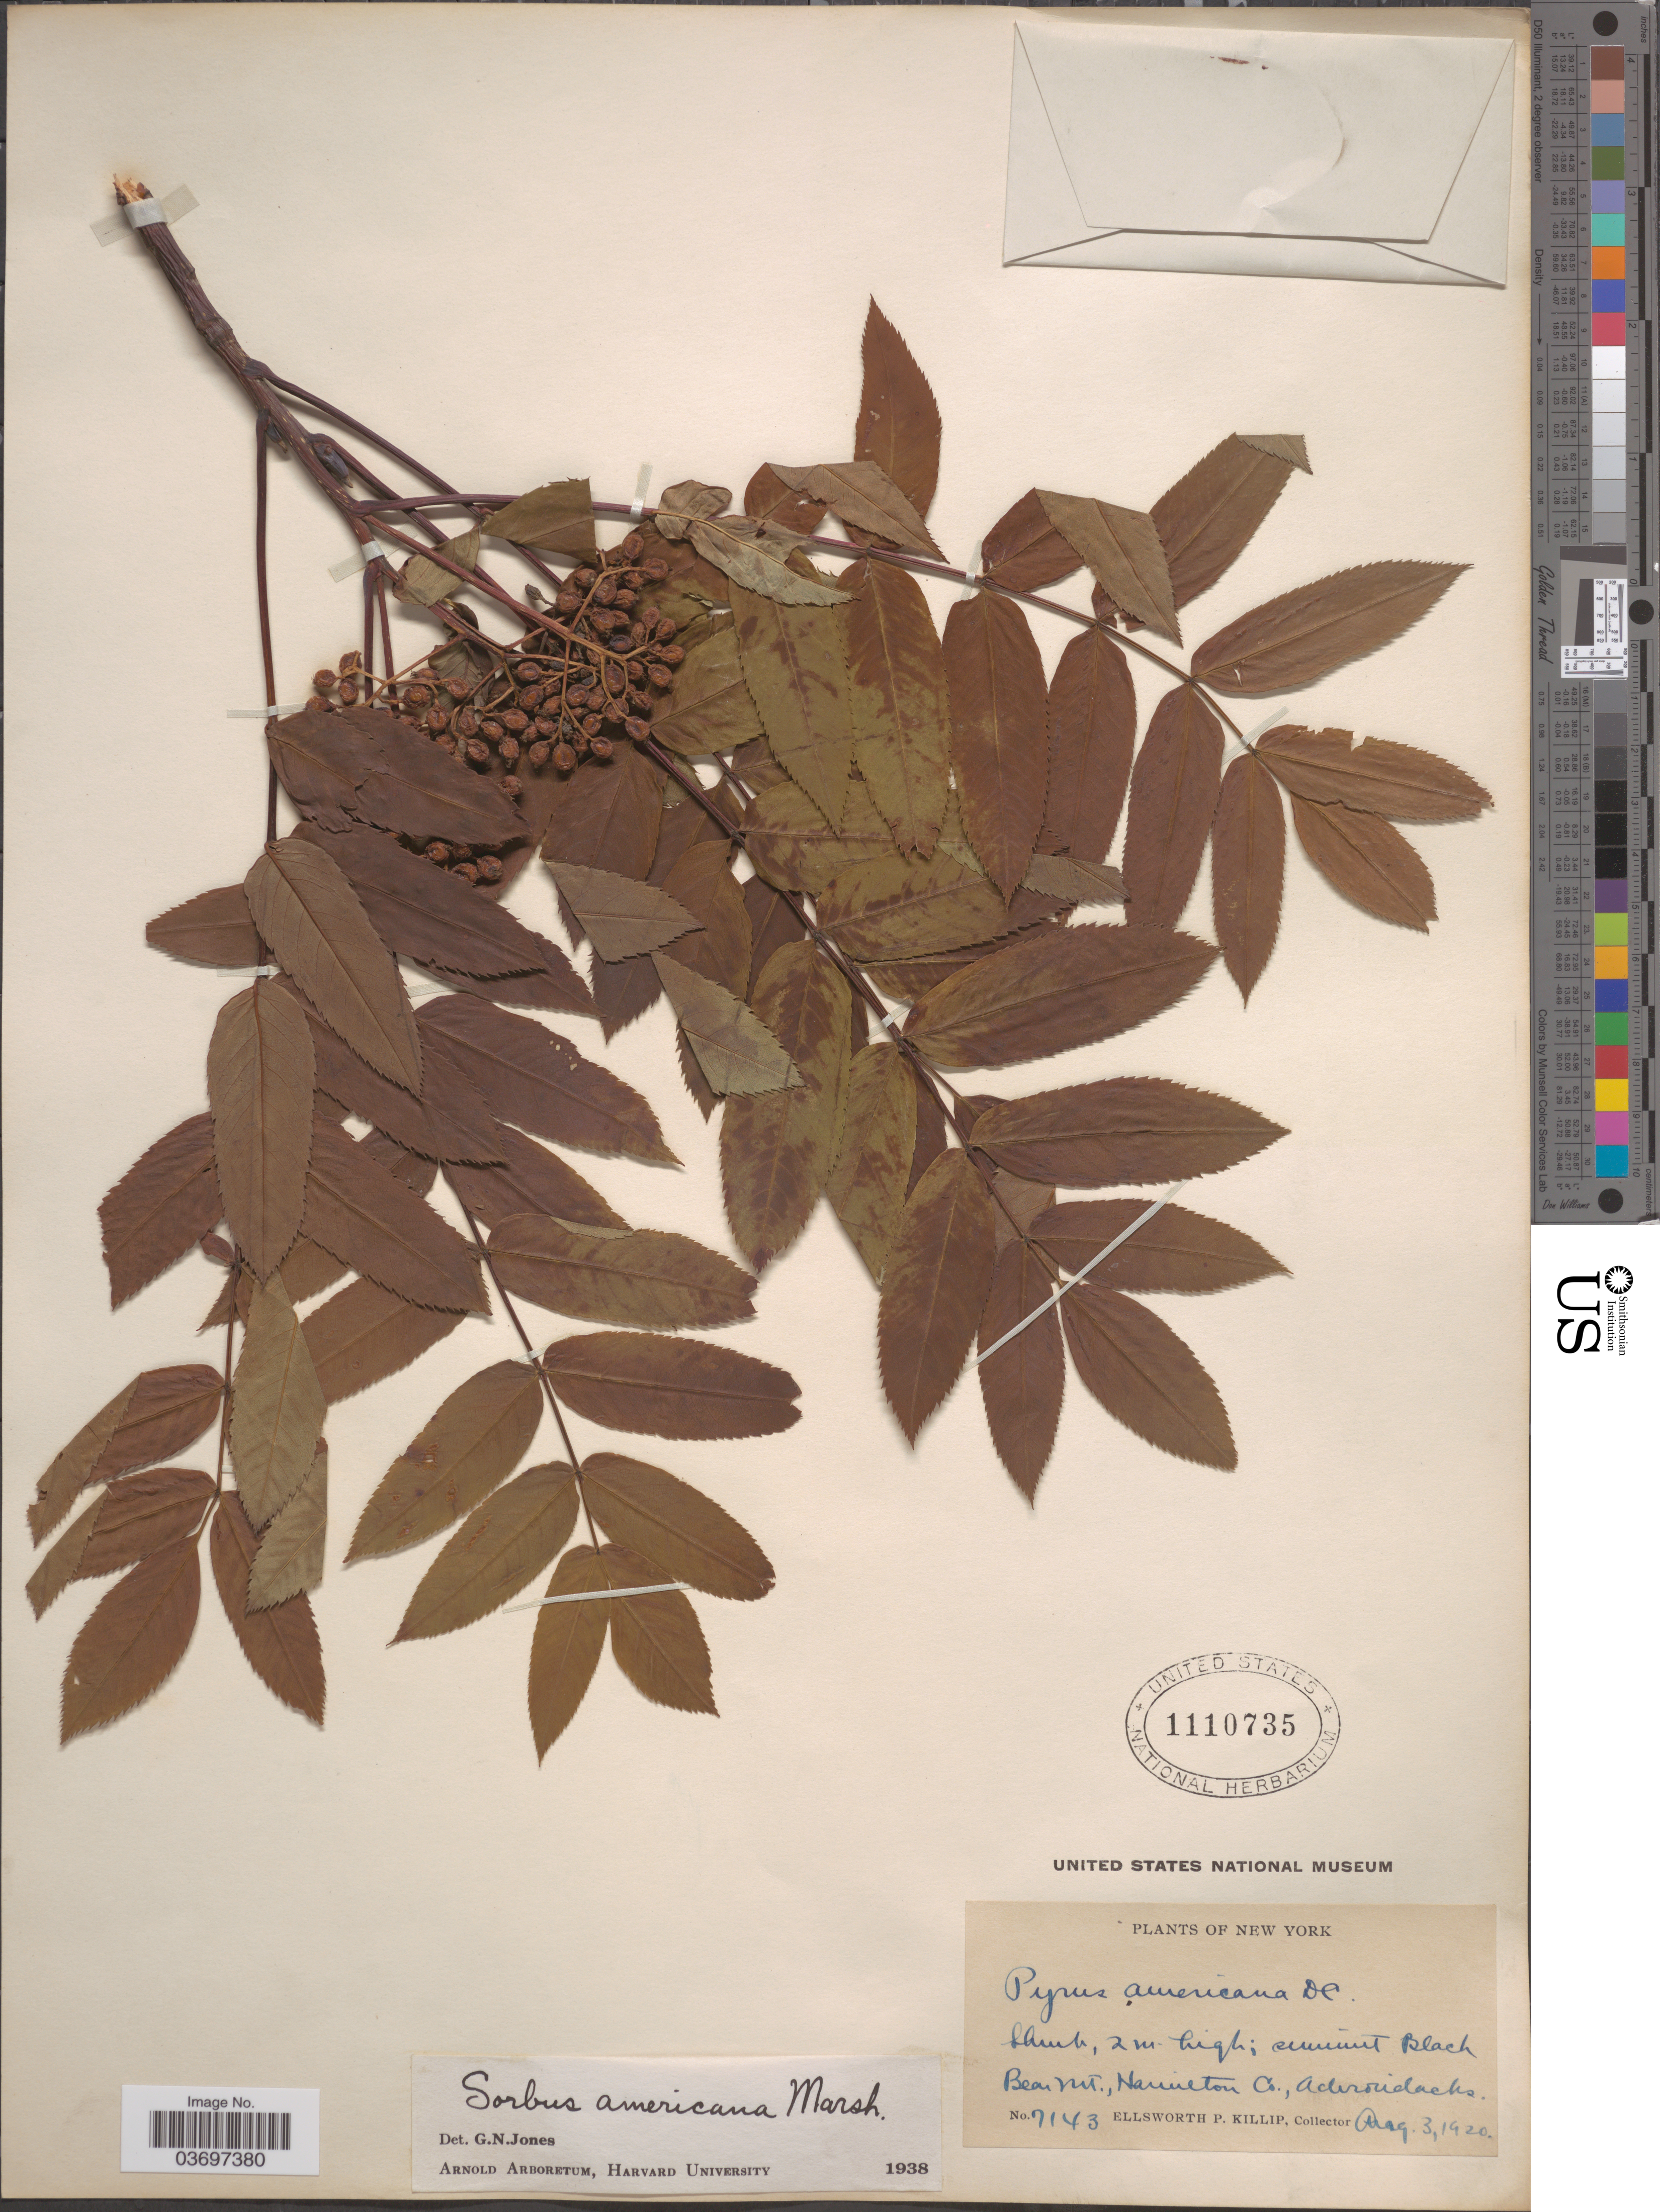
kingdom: Plantae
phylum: Tracheophyta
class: Magnoliopsida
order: Rosales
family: Rosaceae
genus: Sorbus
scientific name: Sorbus americana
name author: Marshall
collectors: E. P. Killip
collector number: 7143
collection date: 1920-08-03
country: United States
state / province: New York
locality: Black Bear Mt., Hamilton Co. Adirondacks.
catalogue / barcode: US 1110735